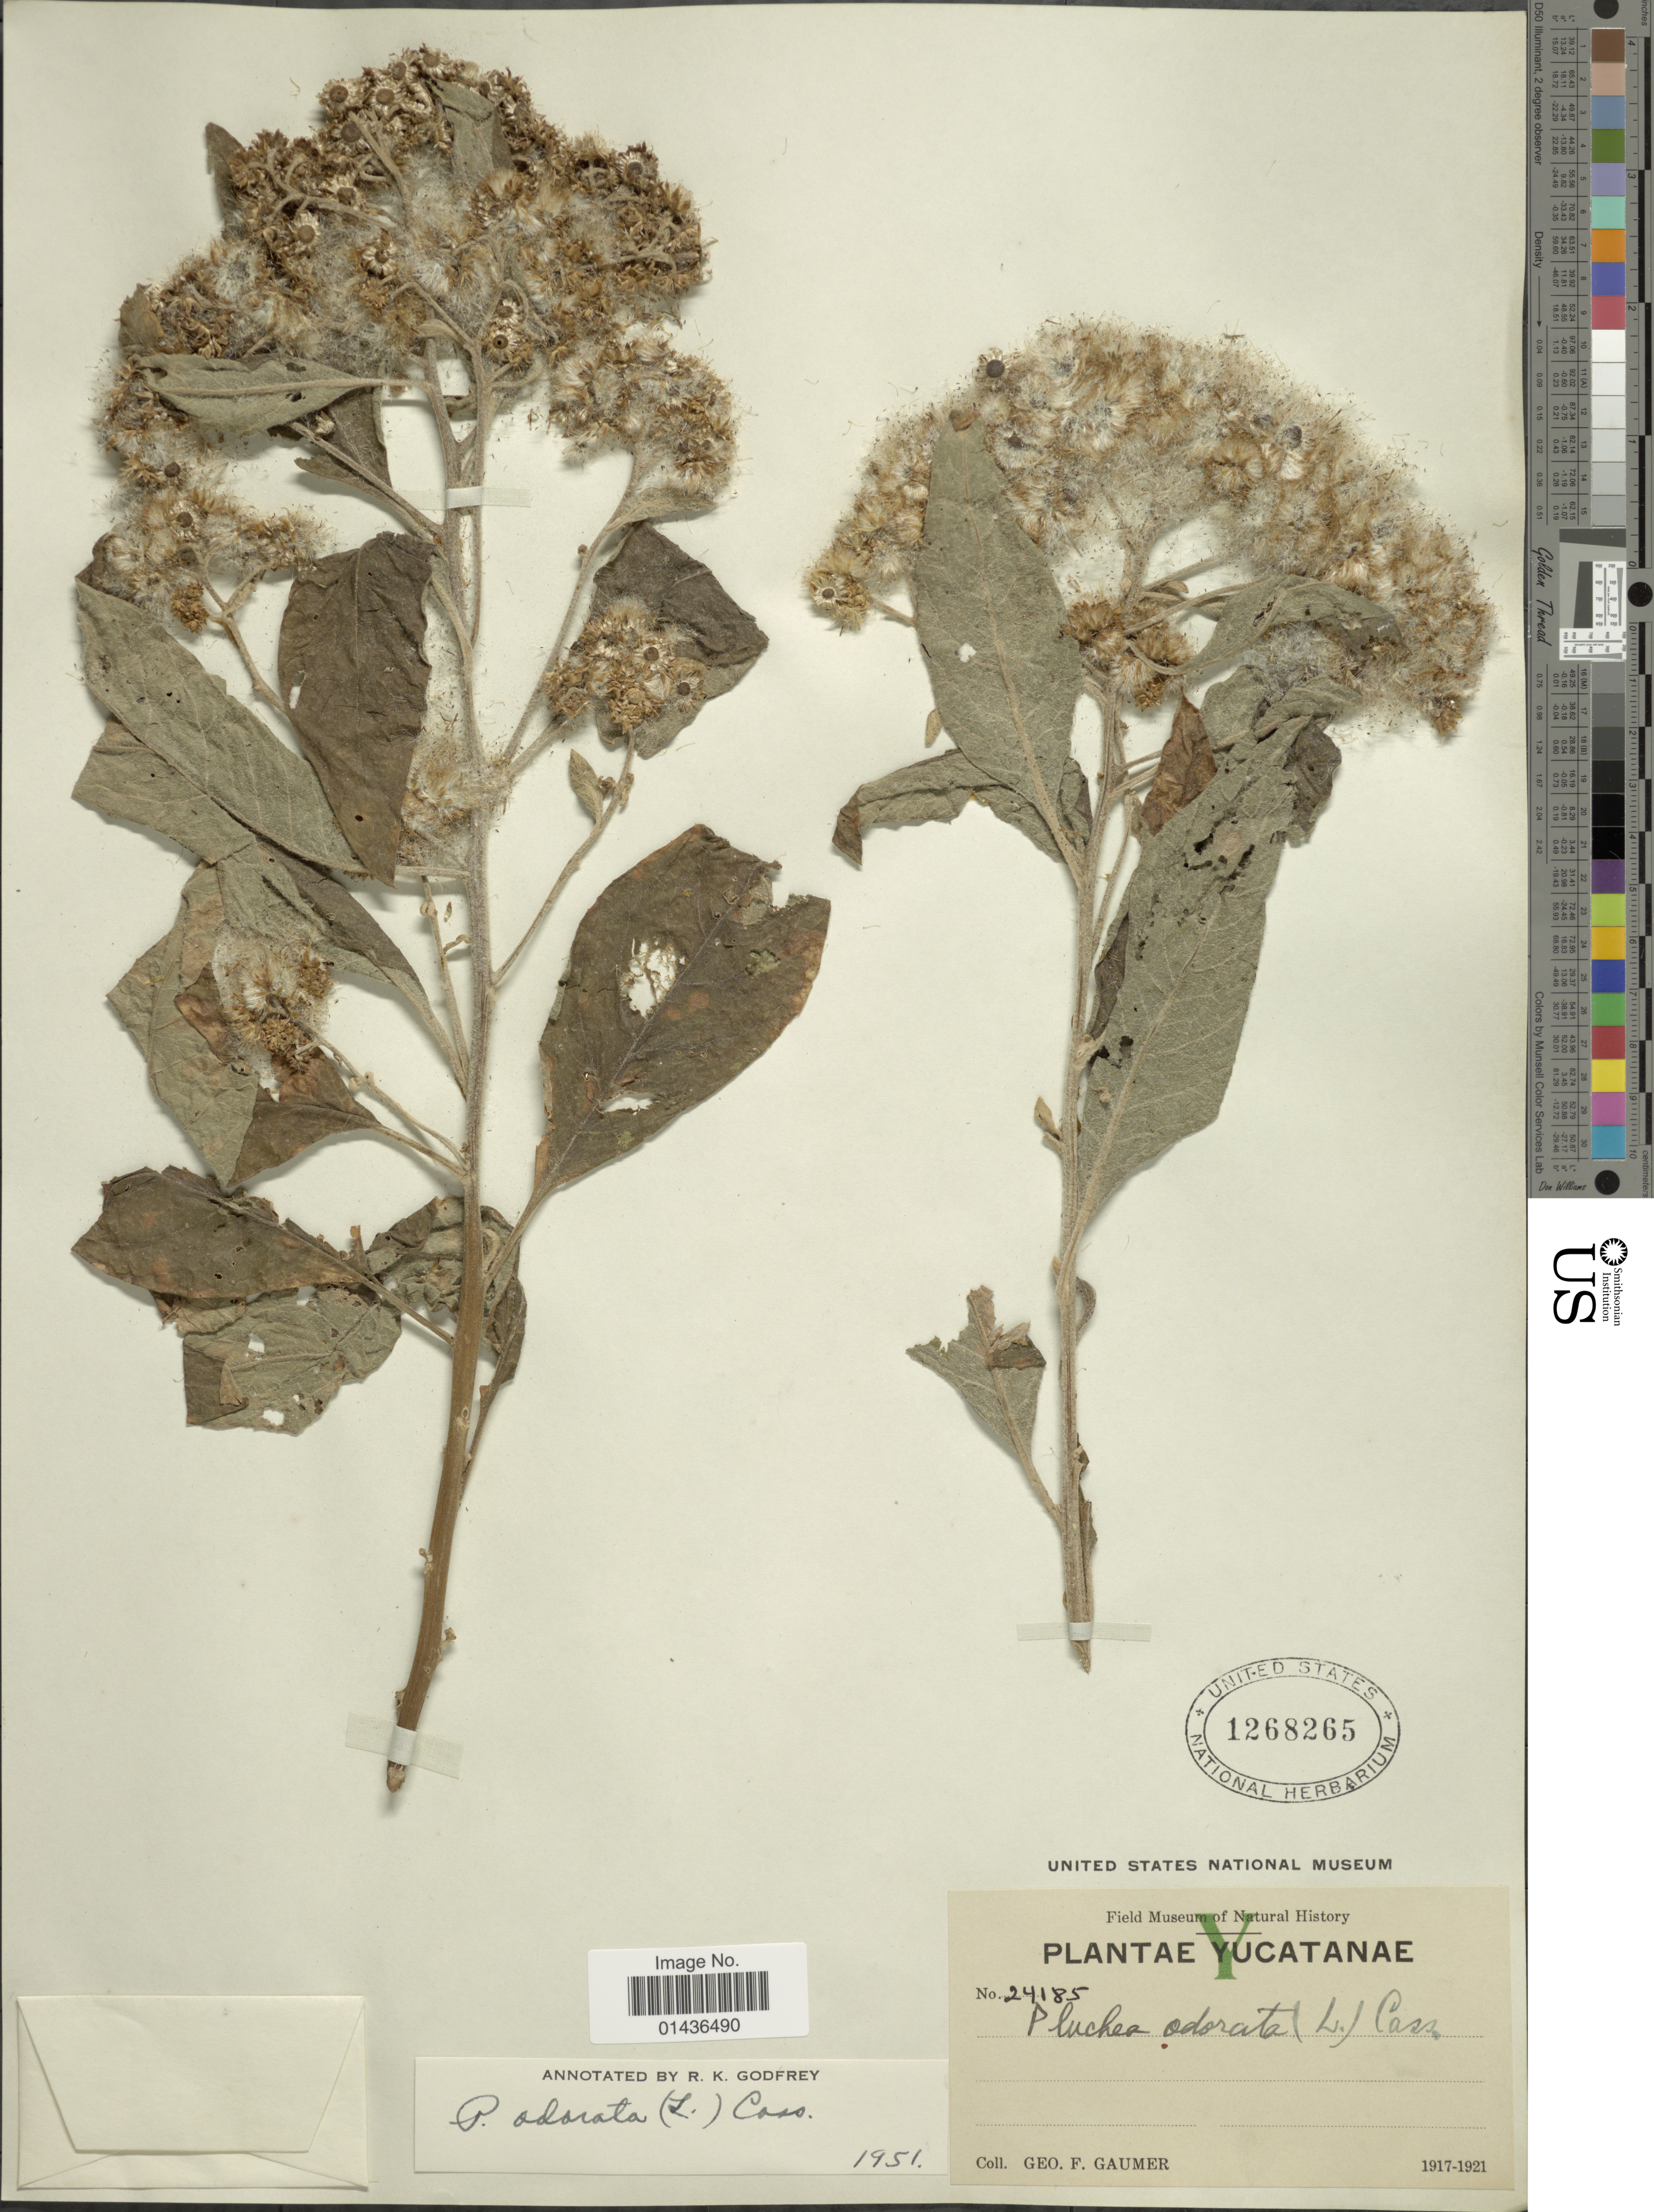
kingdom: Plantae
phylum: Tracheophyta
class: Magnoliopsida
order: Asterales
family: Asteraceae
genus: Pluchea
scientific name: Pluchea carolinensis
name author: (Jacq.) D. Don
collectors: G. F. Gaumer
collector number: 24185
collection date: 1917/1921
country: Mexico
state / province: Yucatán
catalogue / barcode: US 1268265